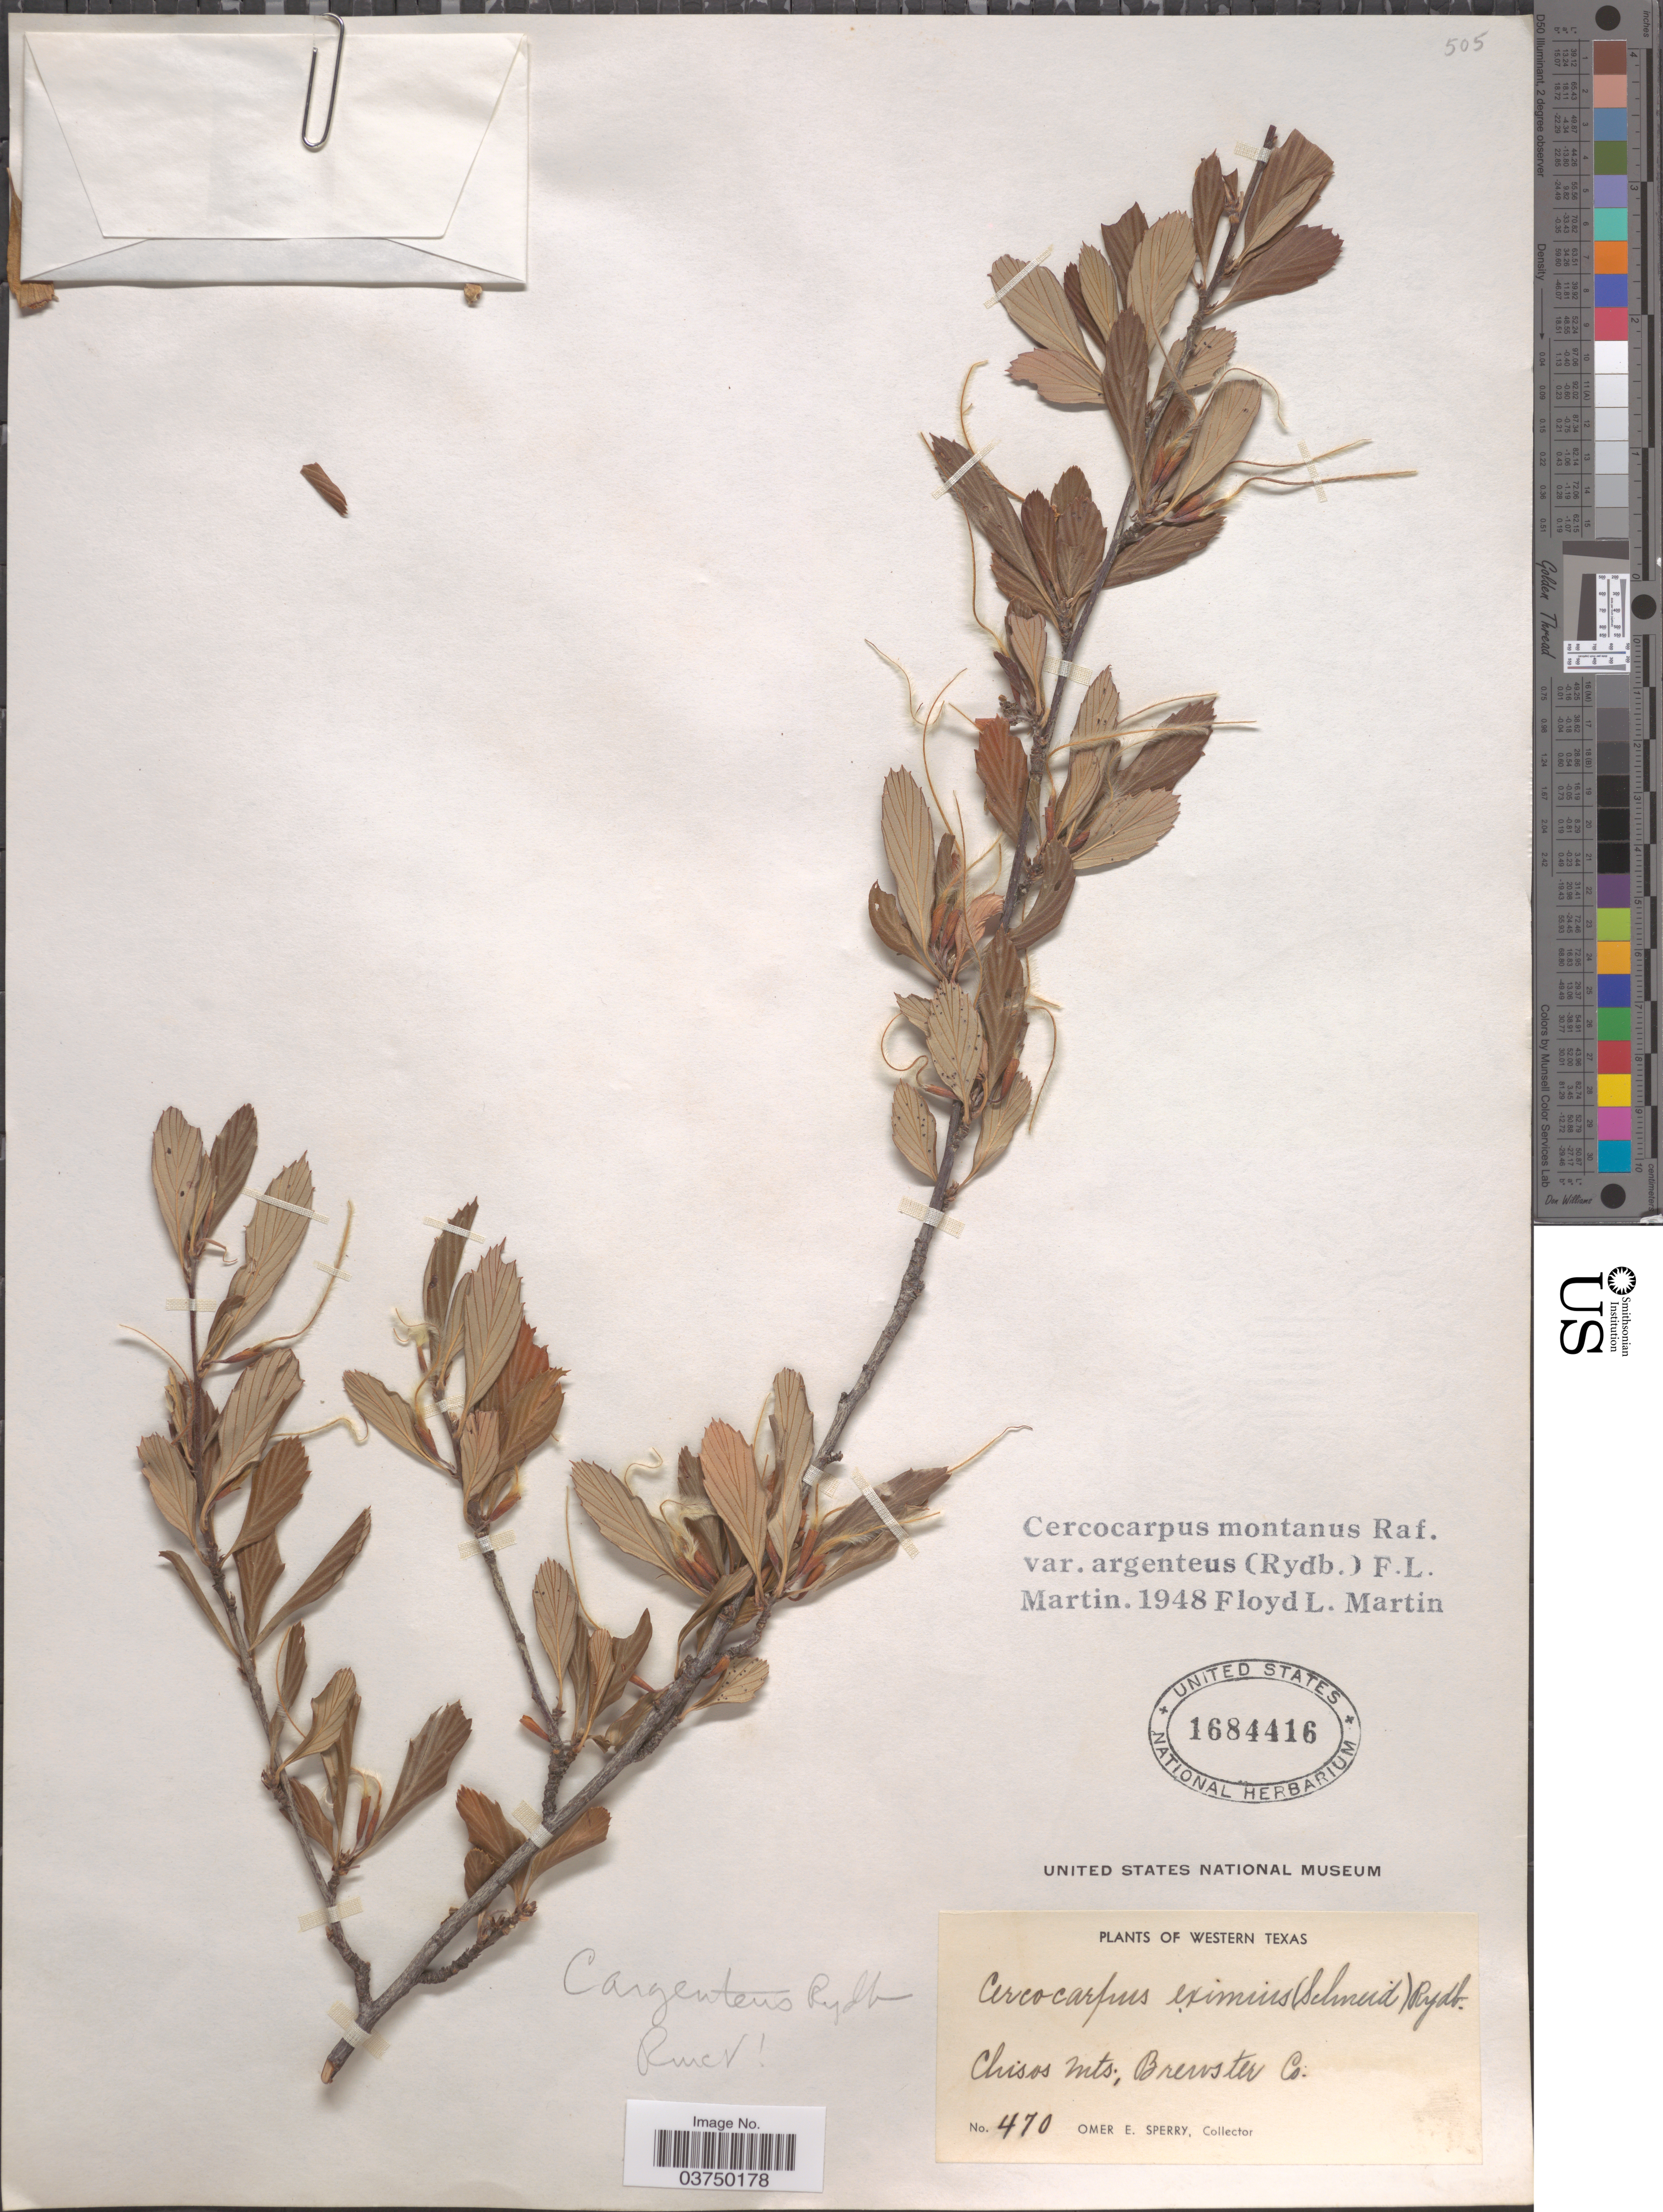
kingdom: Plantae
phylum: Tracheophyta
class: Magnoliopsida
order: Rosales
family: Rosaceae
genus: Cercocarpus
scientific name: Cercocarpus montanus var. argenteus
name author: (Rydb.) F.L. Martin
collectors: O. E. Sperry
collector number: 470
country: United States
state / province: Texas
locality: Western Texas. Chisos Mts, Brewster Co.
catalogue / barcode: US 1684416